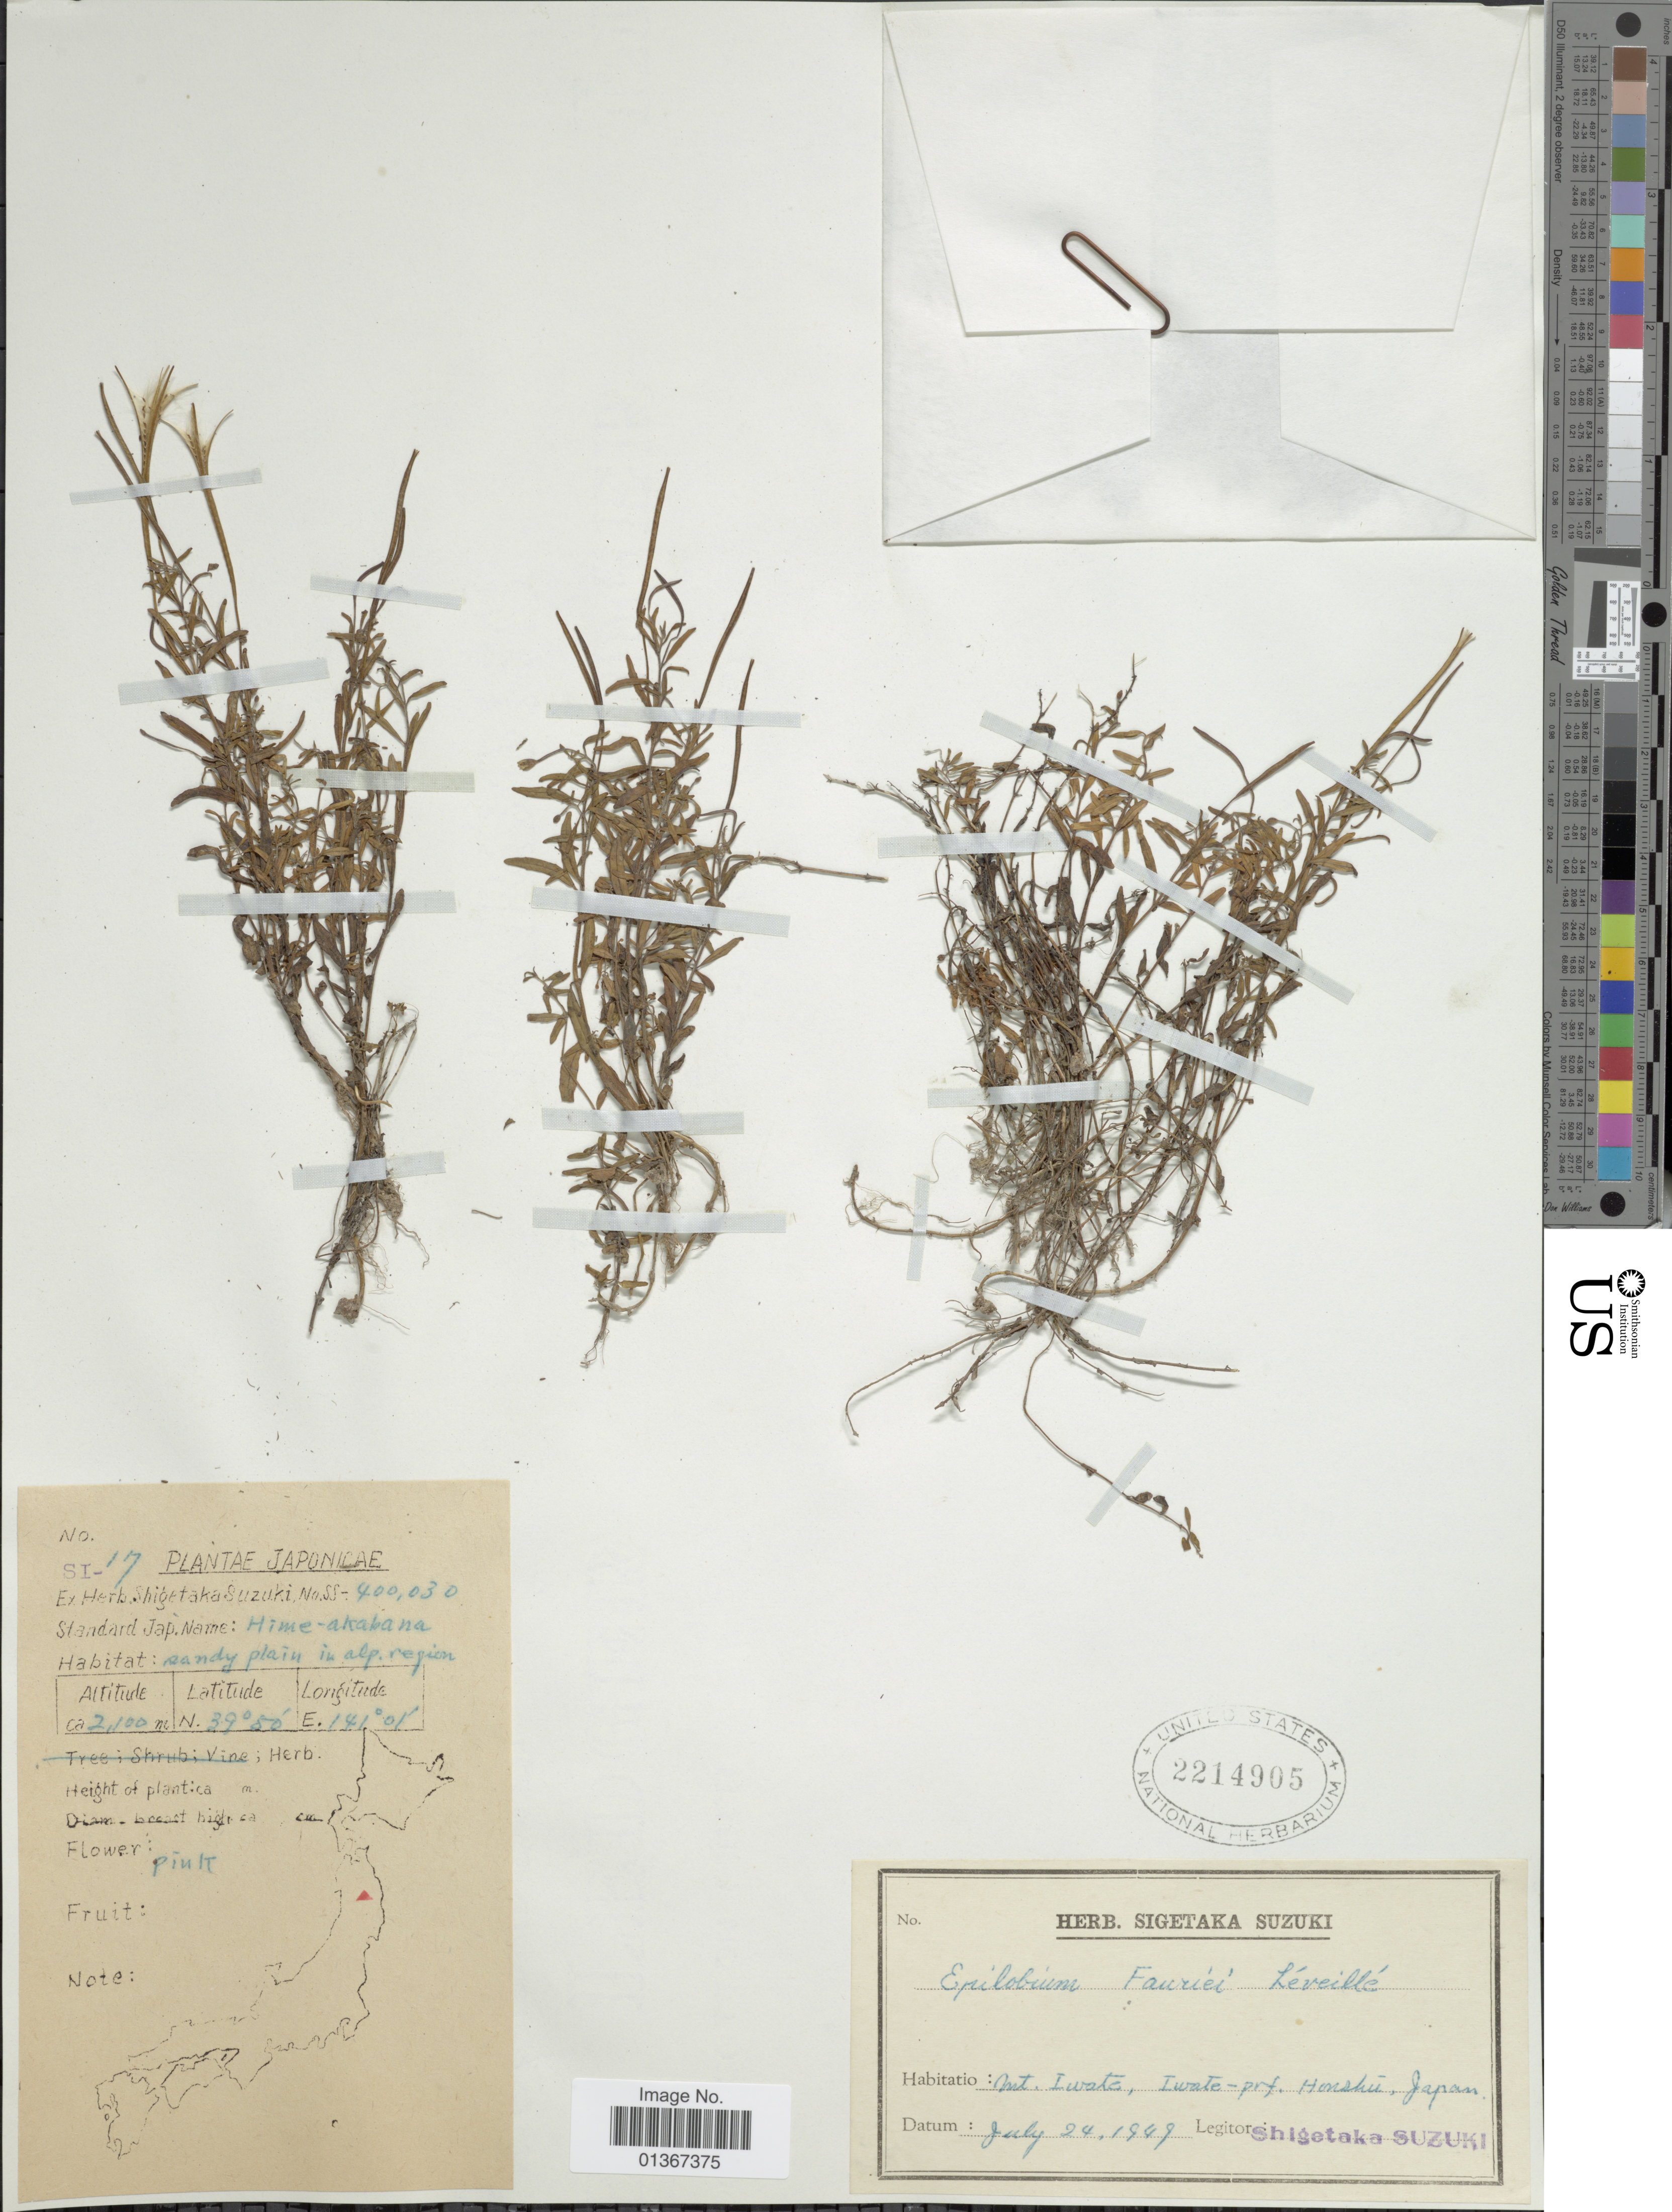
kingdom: Plantae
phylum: Tracheophyta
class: Magnoliopsida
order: Myrtales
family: Onagraceae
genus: Epilobium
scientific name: Epilobium fauriei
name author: H. Lév.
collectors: S. Suzuki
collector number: SI-17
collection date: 1949-07-24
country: Japan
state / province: Iwate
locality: Honshu.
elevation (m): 2100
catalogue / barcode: US 2214905